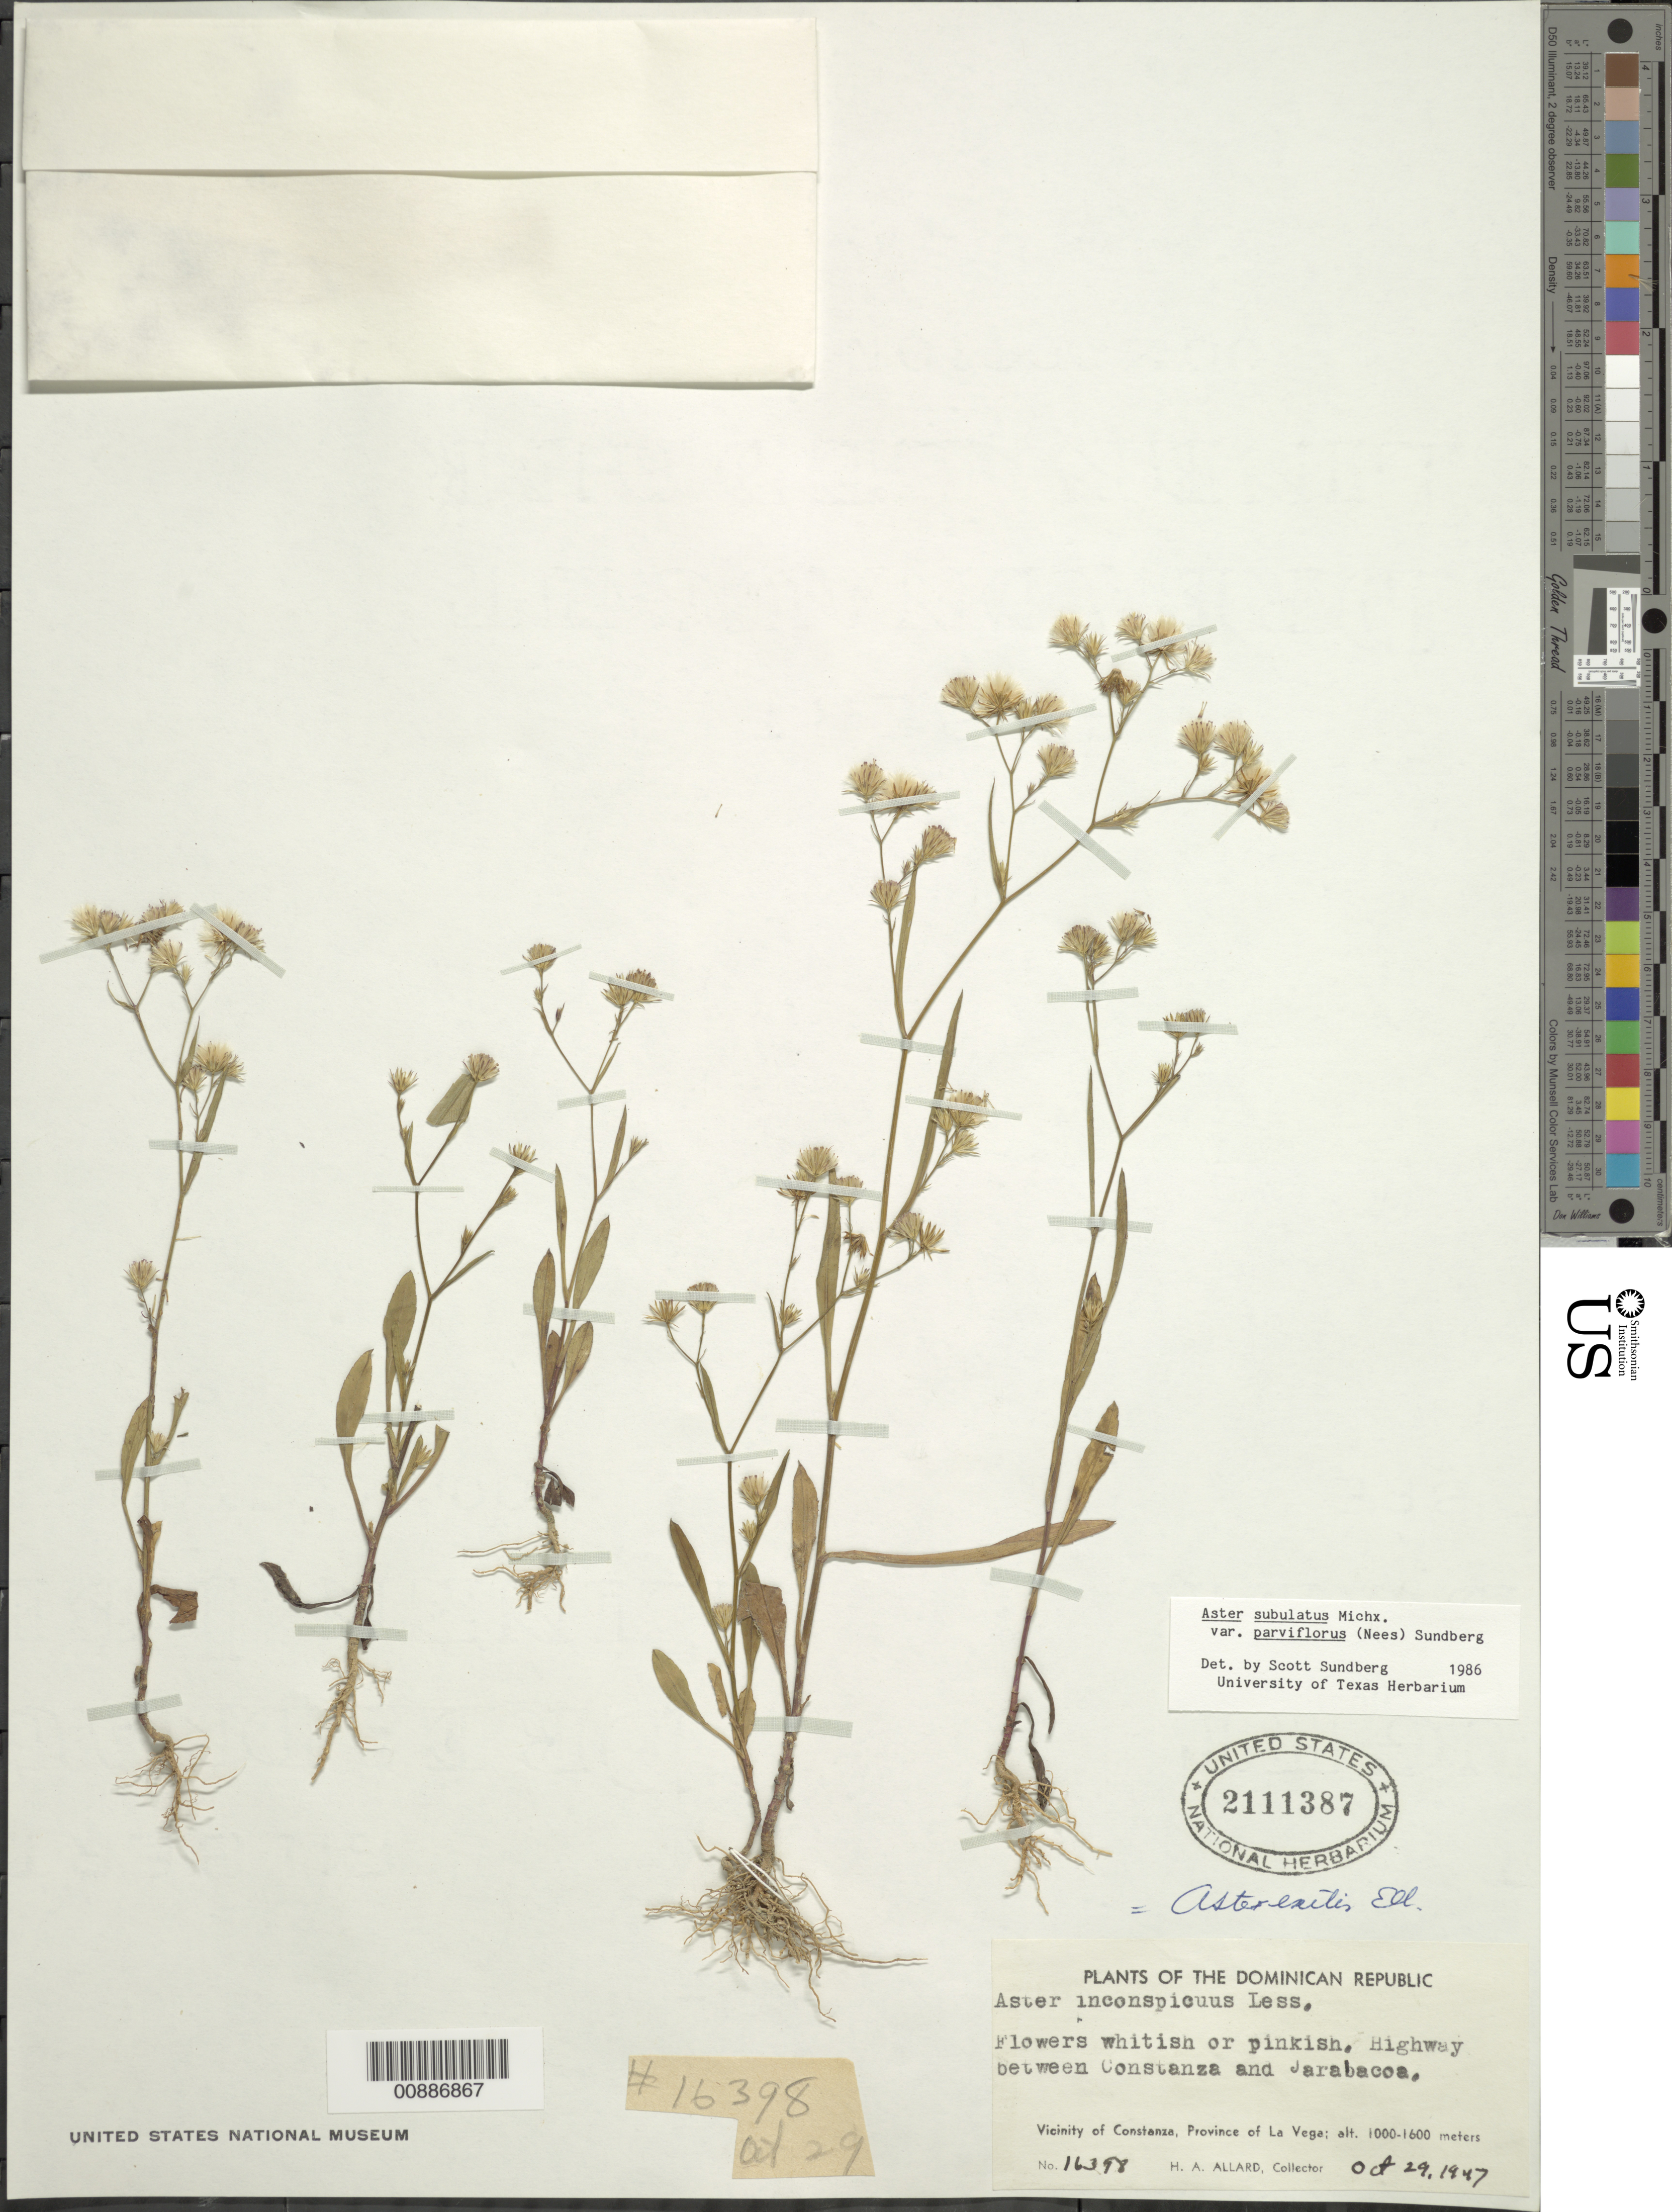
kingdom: Plantae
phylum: Tracheophyta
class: Magnoliopsida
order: Asterales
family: Asteraceae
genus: Symphyotrichum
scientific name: Symphyotrichum subulatum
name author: (Michx.) G.L. Nesom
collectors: H. A. Allard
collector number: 16398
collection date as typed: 29 Oct 1947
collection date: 1947-10-29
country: Dominican Republic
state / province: La Vega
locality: Highway between Constanza and Jarabacoa. Vicinity of Constanza.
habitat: Along highway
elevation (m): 1000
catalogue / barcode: US 2111387